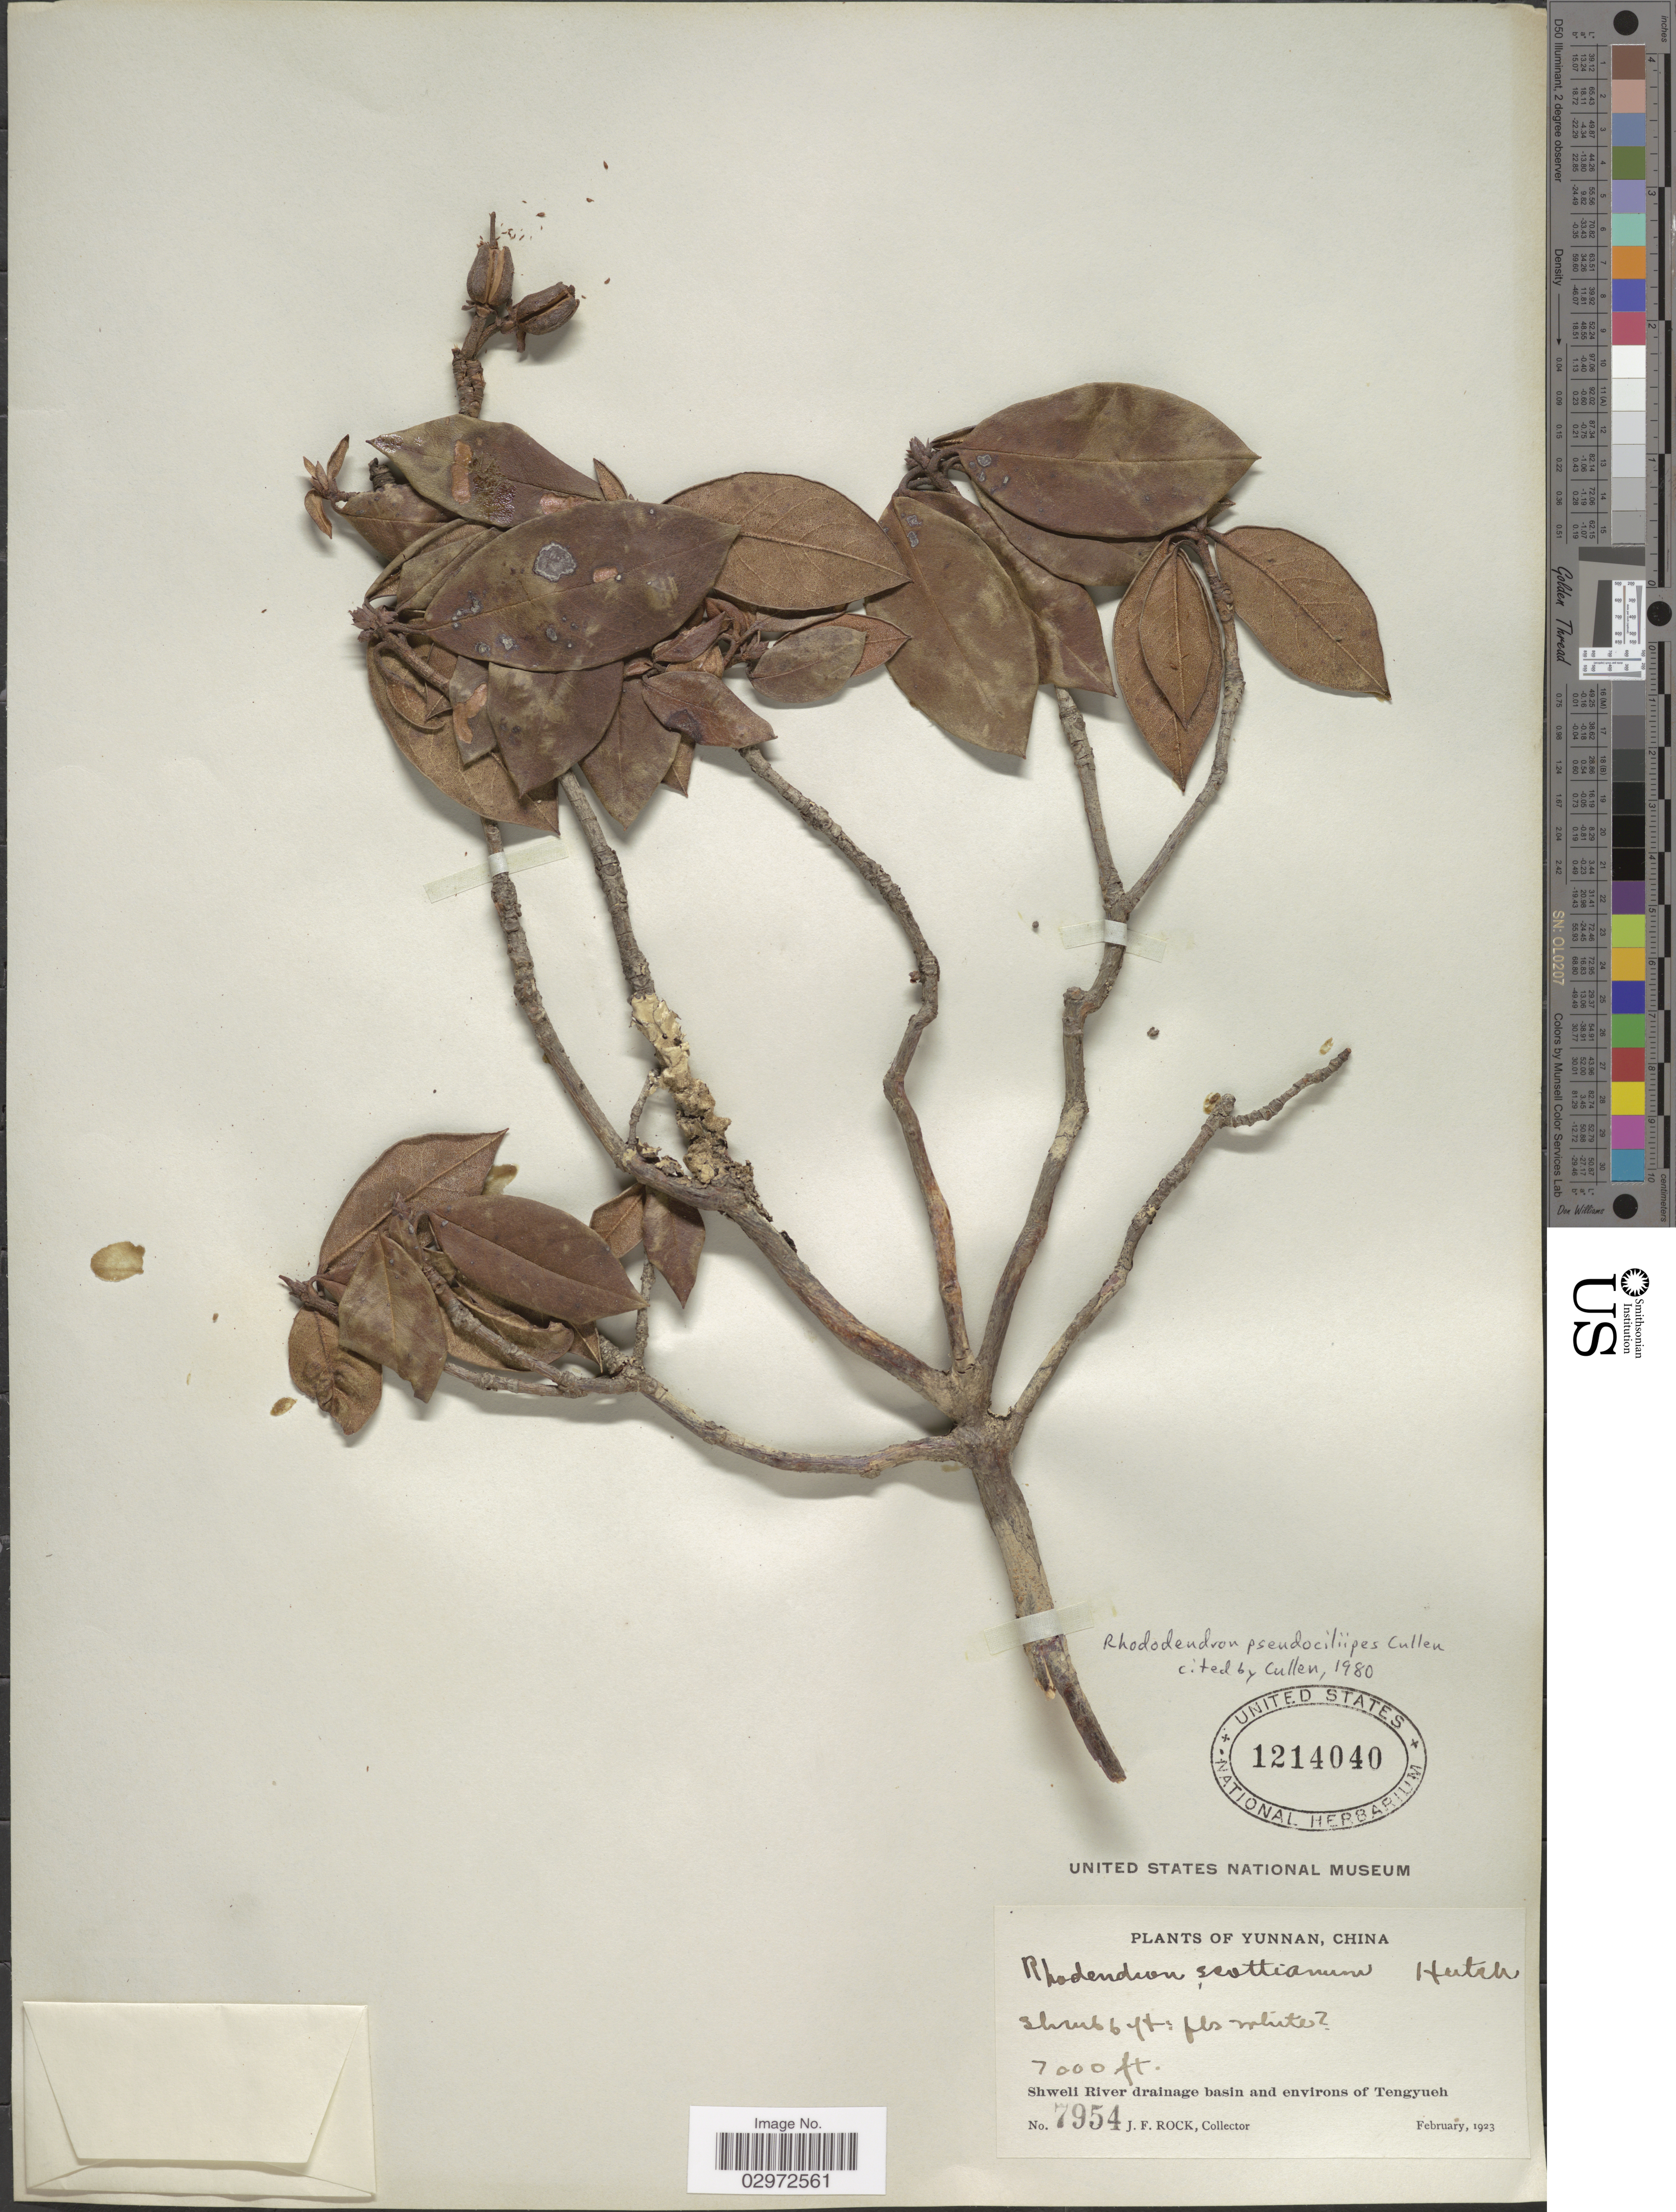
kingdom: Plantae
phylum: Tracheophyta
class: Magnoliopsida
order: Ericales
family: Ericaceae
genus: Rhododendron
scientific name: Rhododendron pseudociliipes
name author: Cullen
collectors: J. Rock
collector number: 7954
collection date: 1923-02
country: China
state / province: Yunnan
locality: Shweli River drainage bain and environs of Tengyueh.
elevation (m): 2134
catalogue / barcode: US 1214040